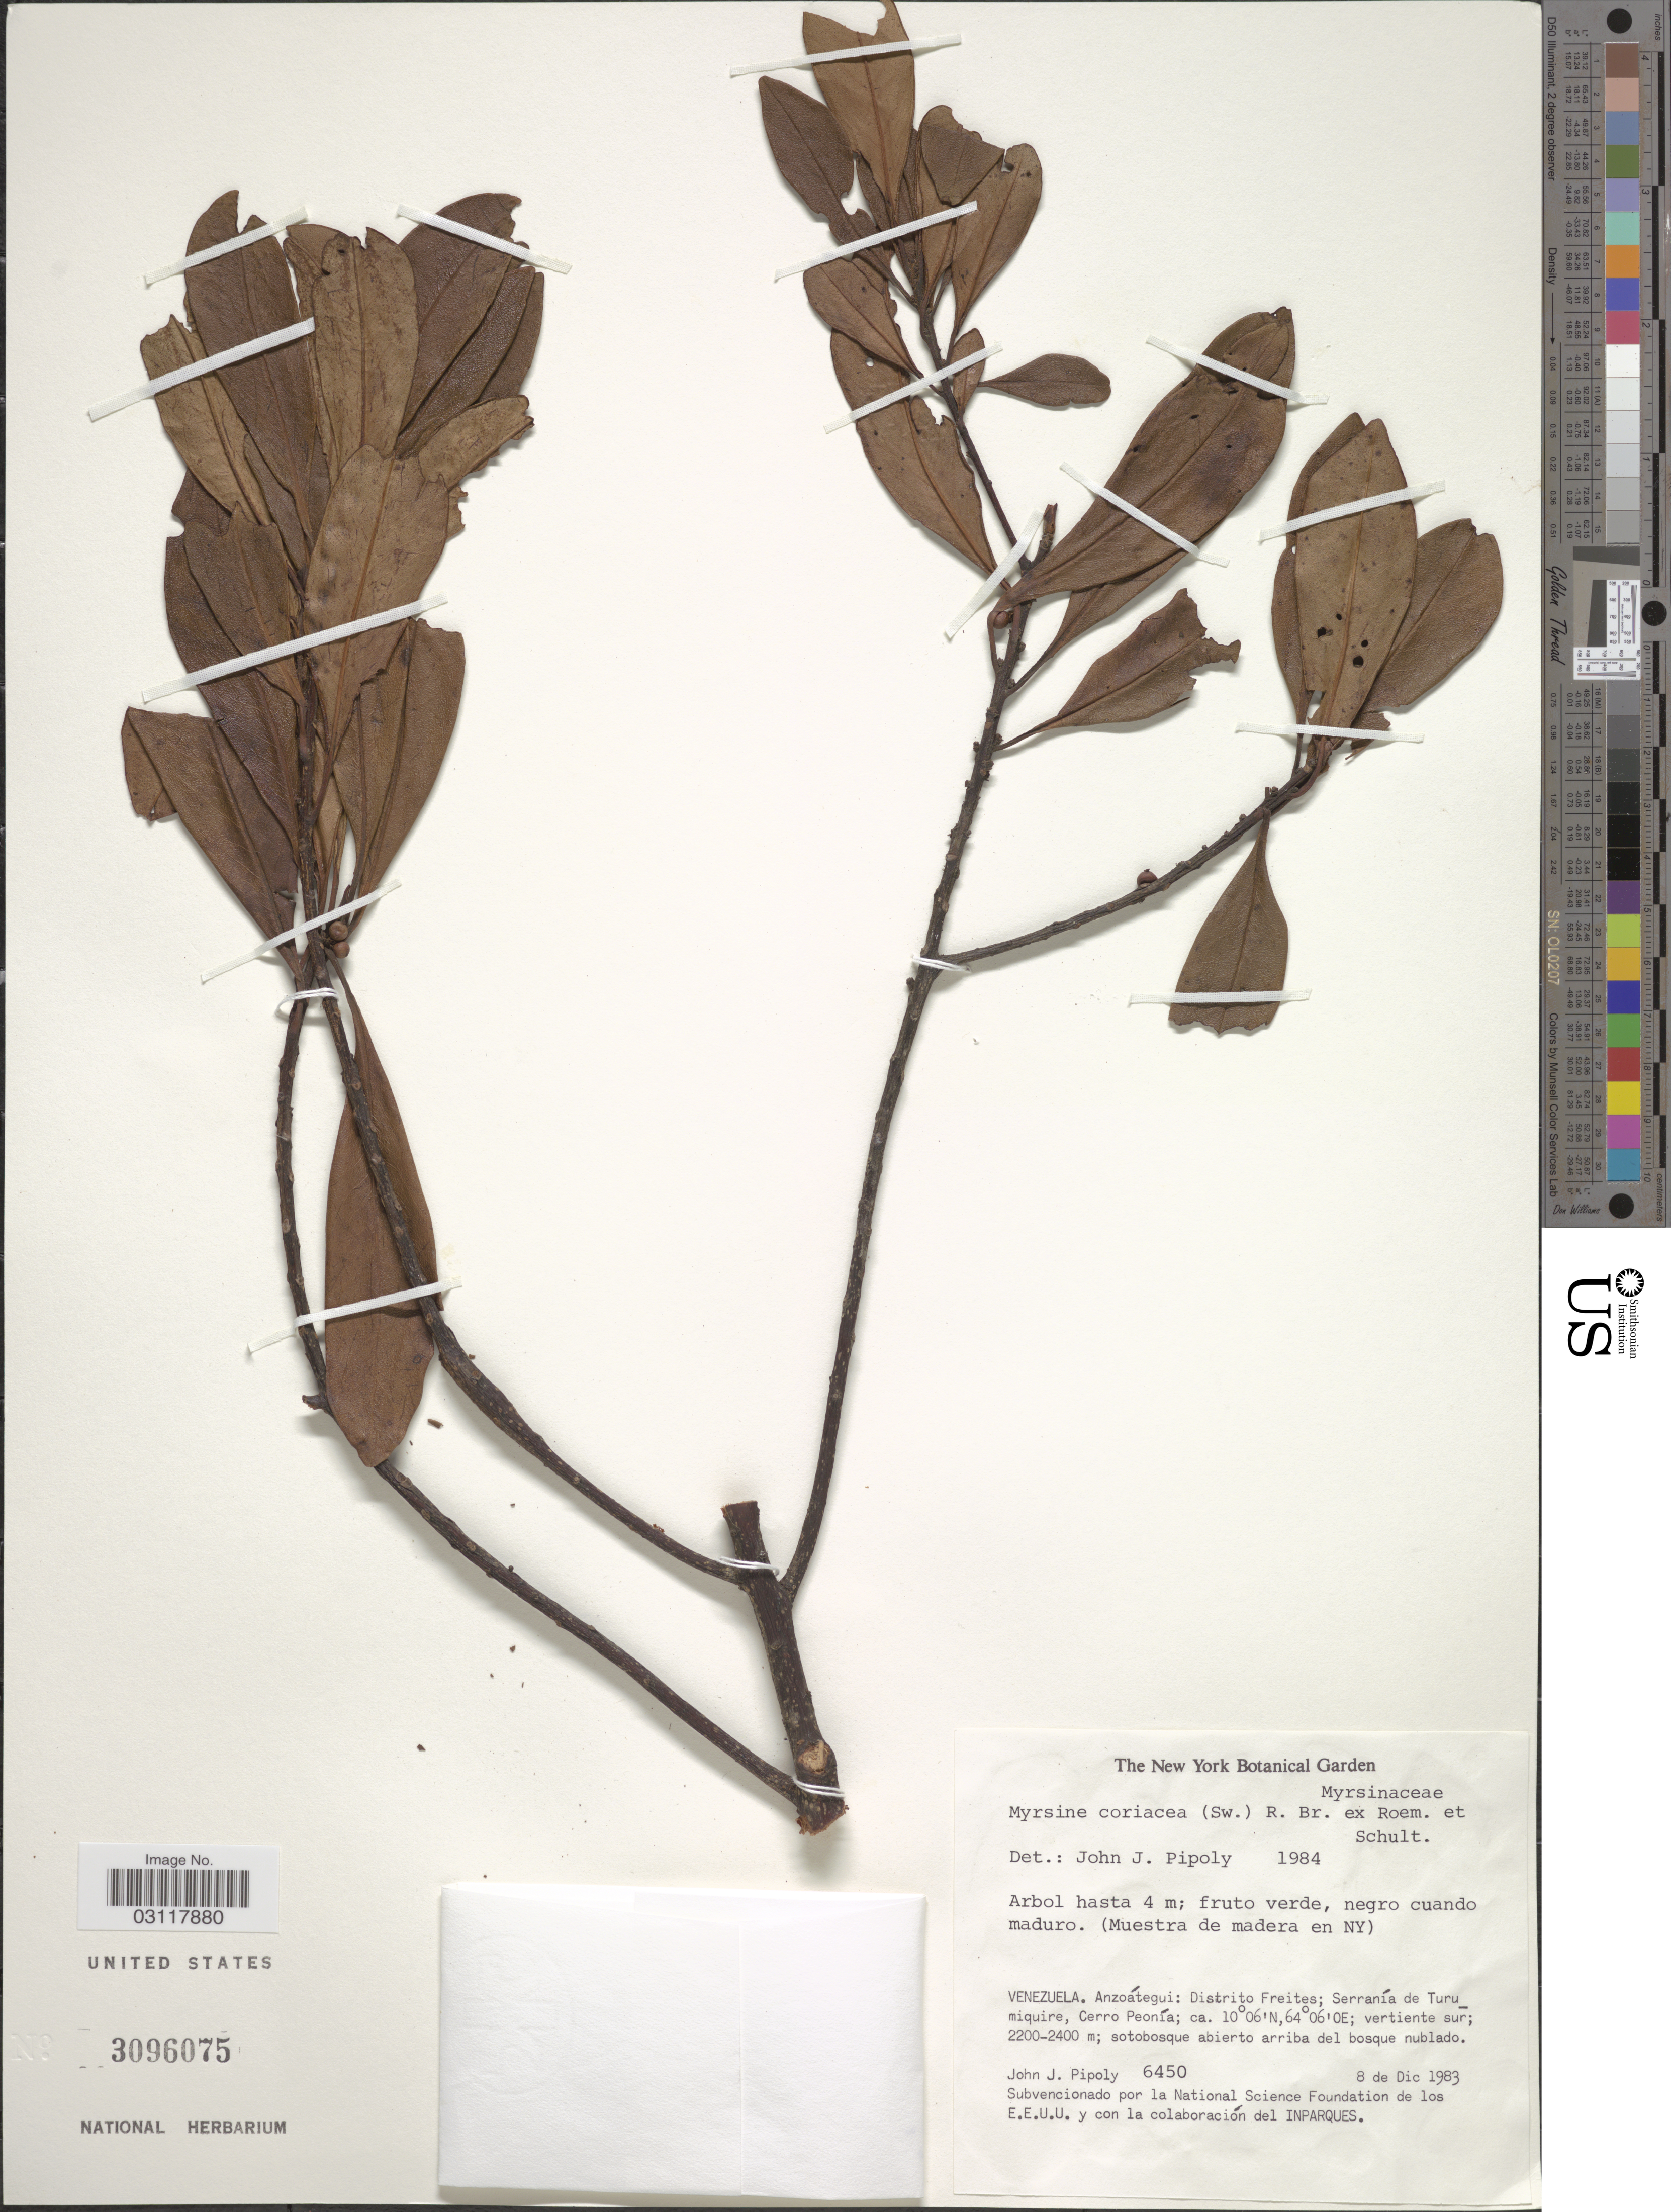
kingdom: Plantae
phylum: Tracheophyta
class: Magnoliopsida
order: Ericales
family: Primulaceae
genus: Rapanea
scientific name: Rapanea ferruginea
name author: (Ruiz & Pav.) Mez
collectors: J. J. Pipoly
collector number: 6450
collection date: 1983-12-08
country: Venezuela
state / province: Anzoategui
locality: Distrito Freites; Serranía de Turumiquire, Cerro Peonía. Vertiente sur.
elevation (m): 2200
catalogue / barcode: US 3096075